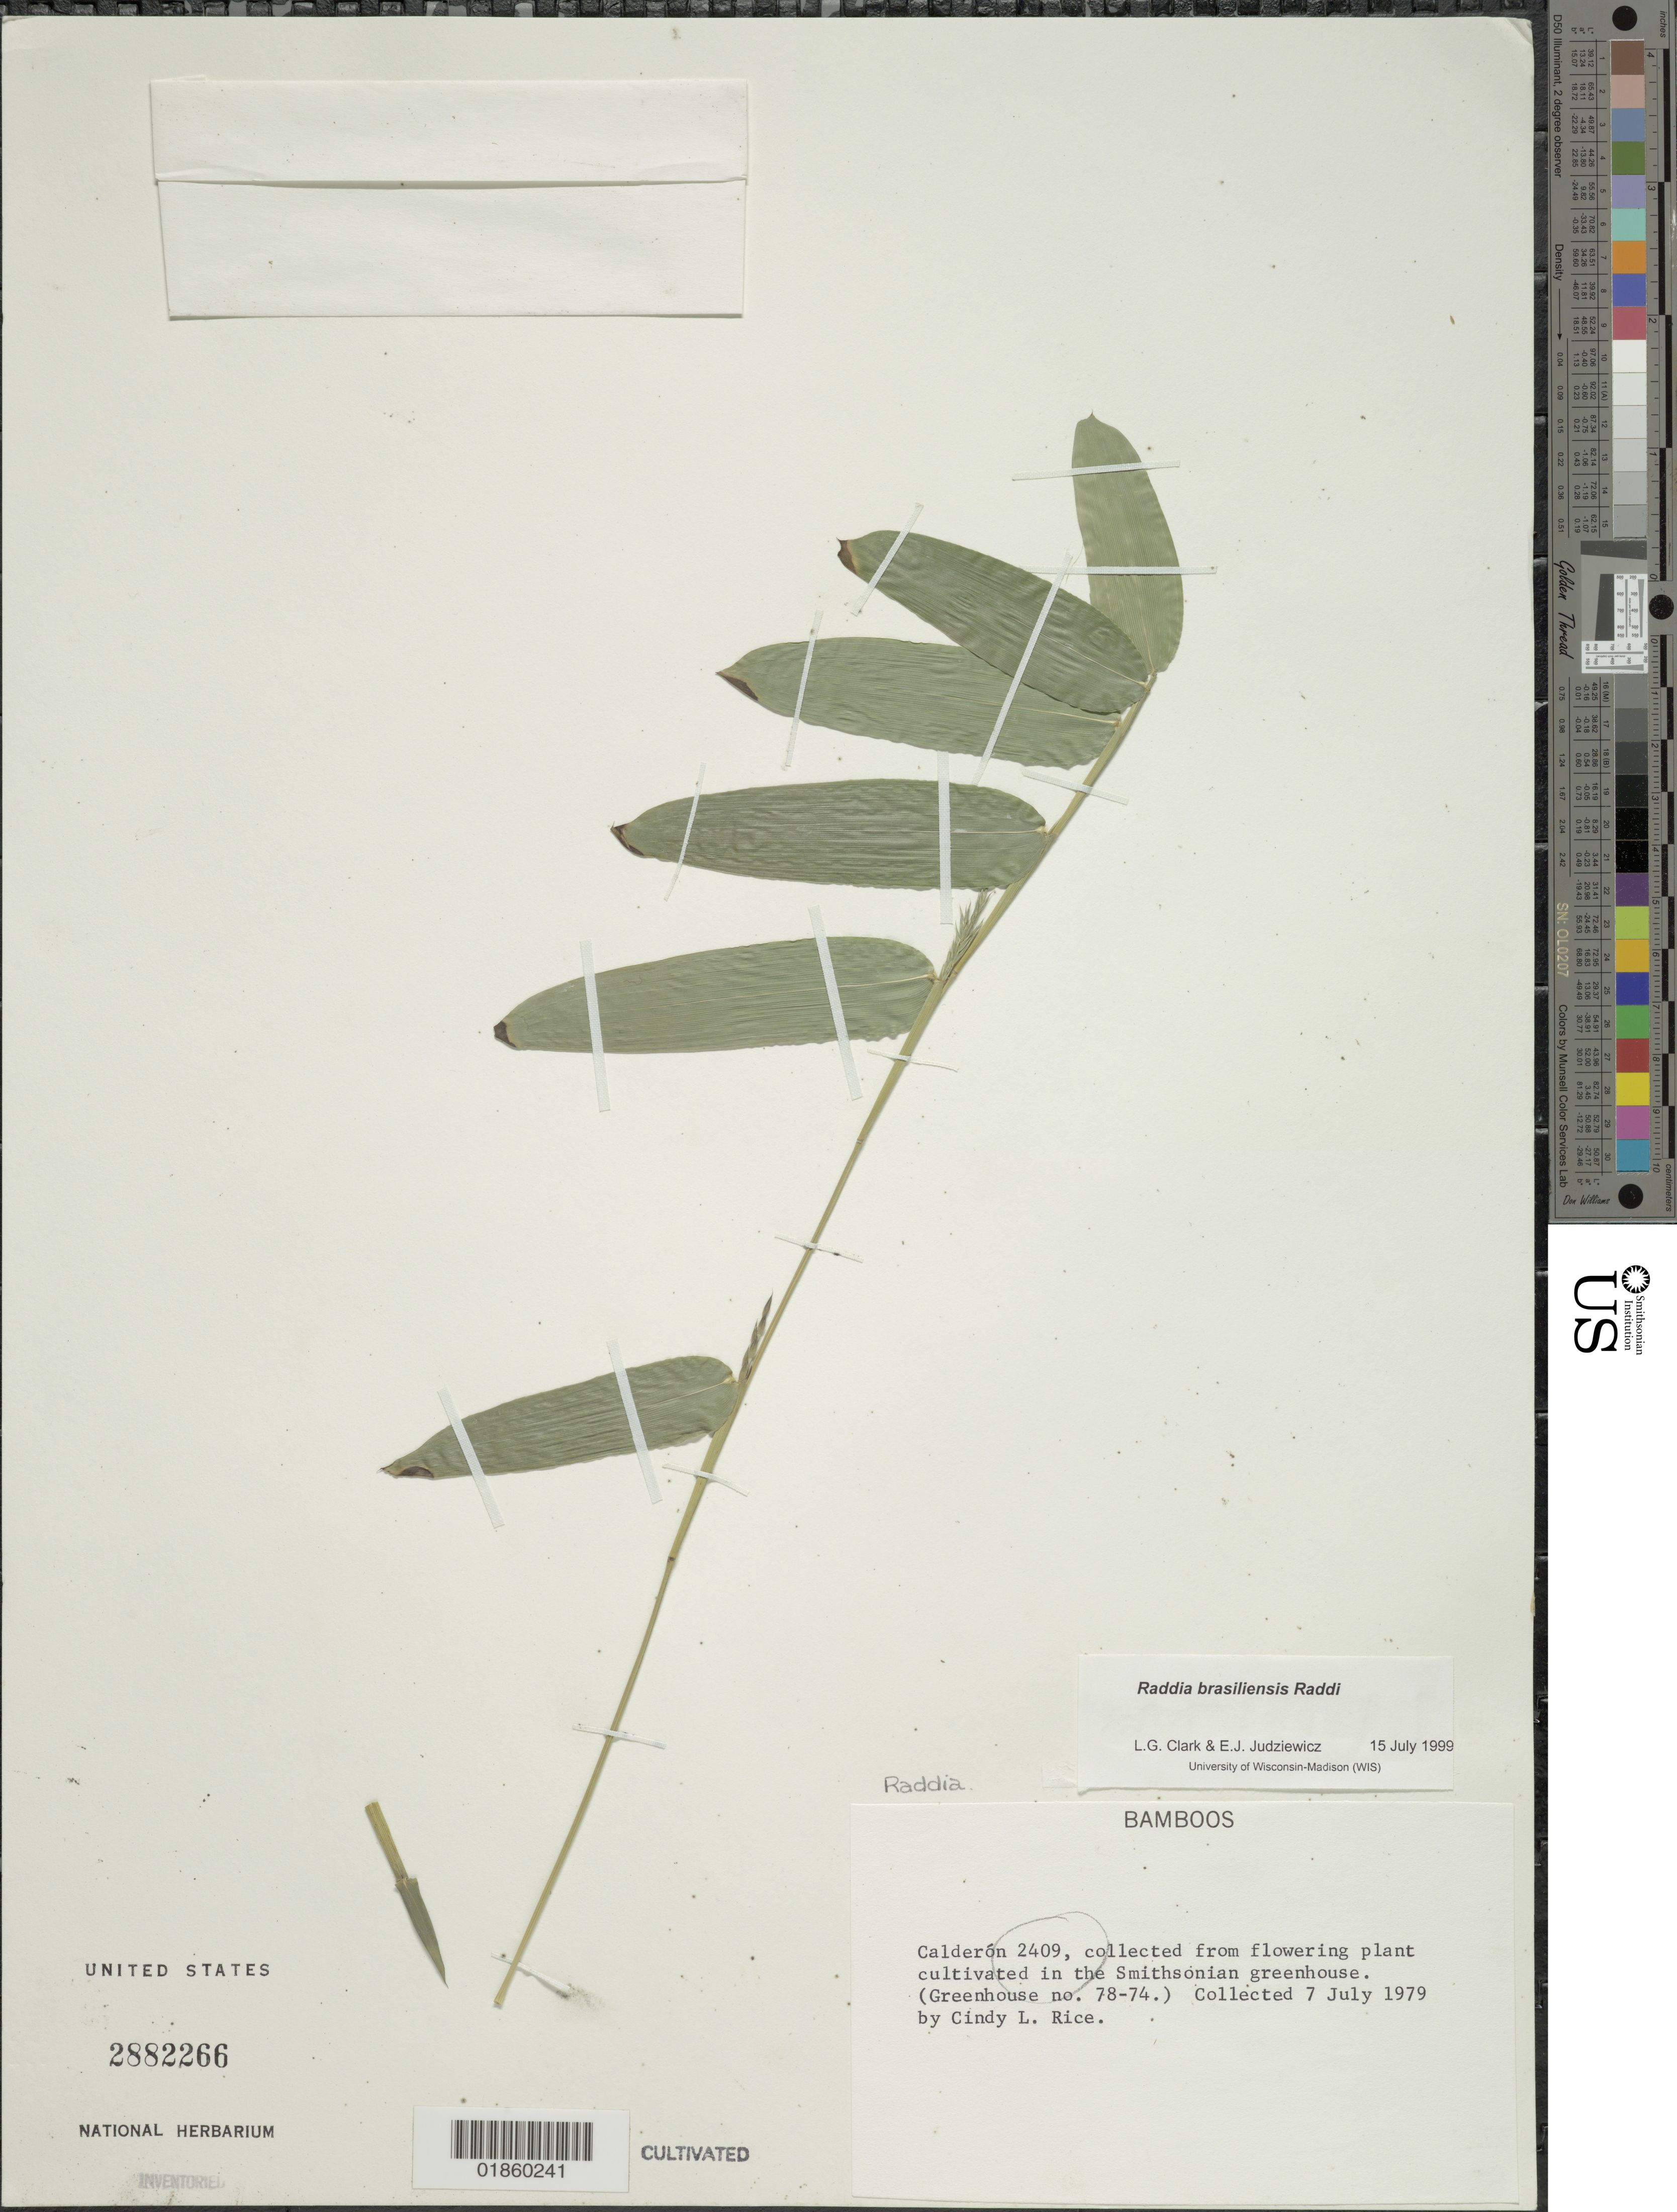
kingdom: Plantae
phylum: Tracheophyta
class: Liliopsida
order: Poales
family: Poaceae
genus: Raddia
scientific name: Raddia brasiliensis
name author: Bertoloni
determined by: Judziewicz, E. J.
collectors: C. Rice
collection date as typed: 07 Jul 1979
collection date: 1979-07-07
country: United States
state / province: District of Columbia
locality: Smithsonian greenhouse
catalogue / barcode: US 2882266